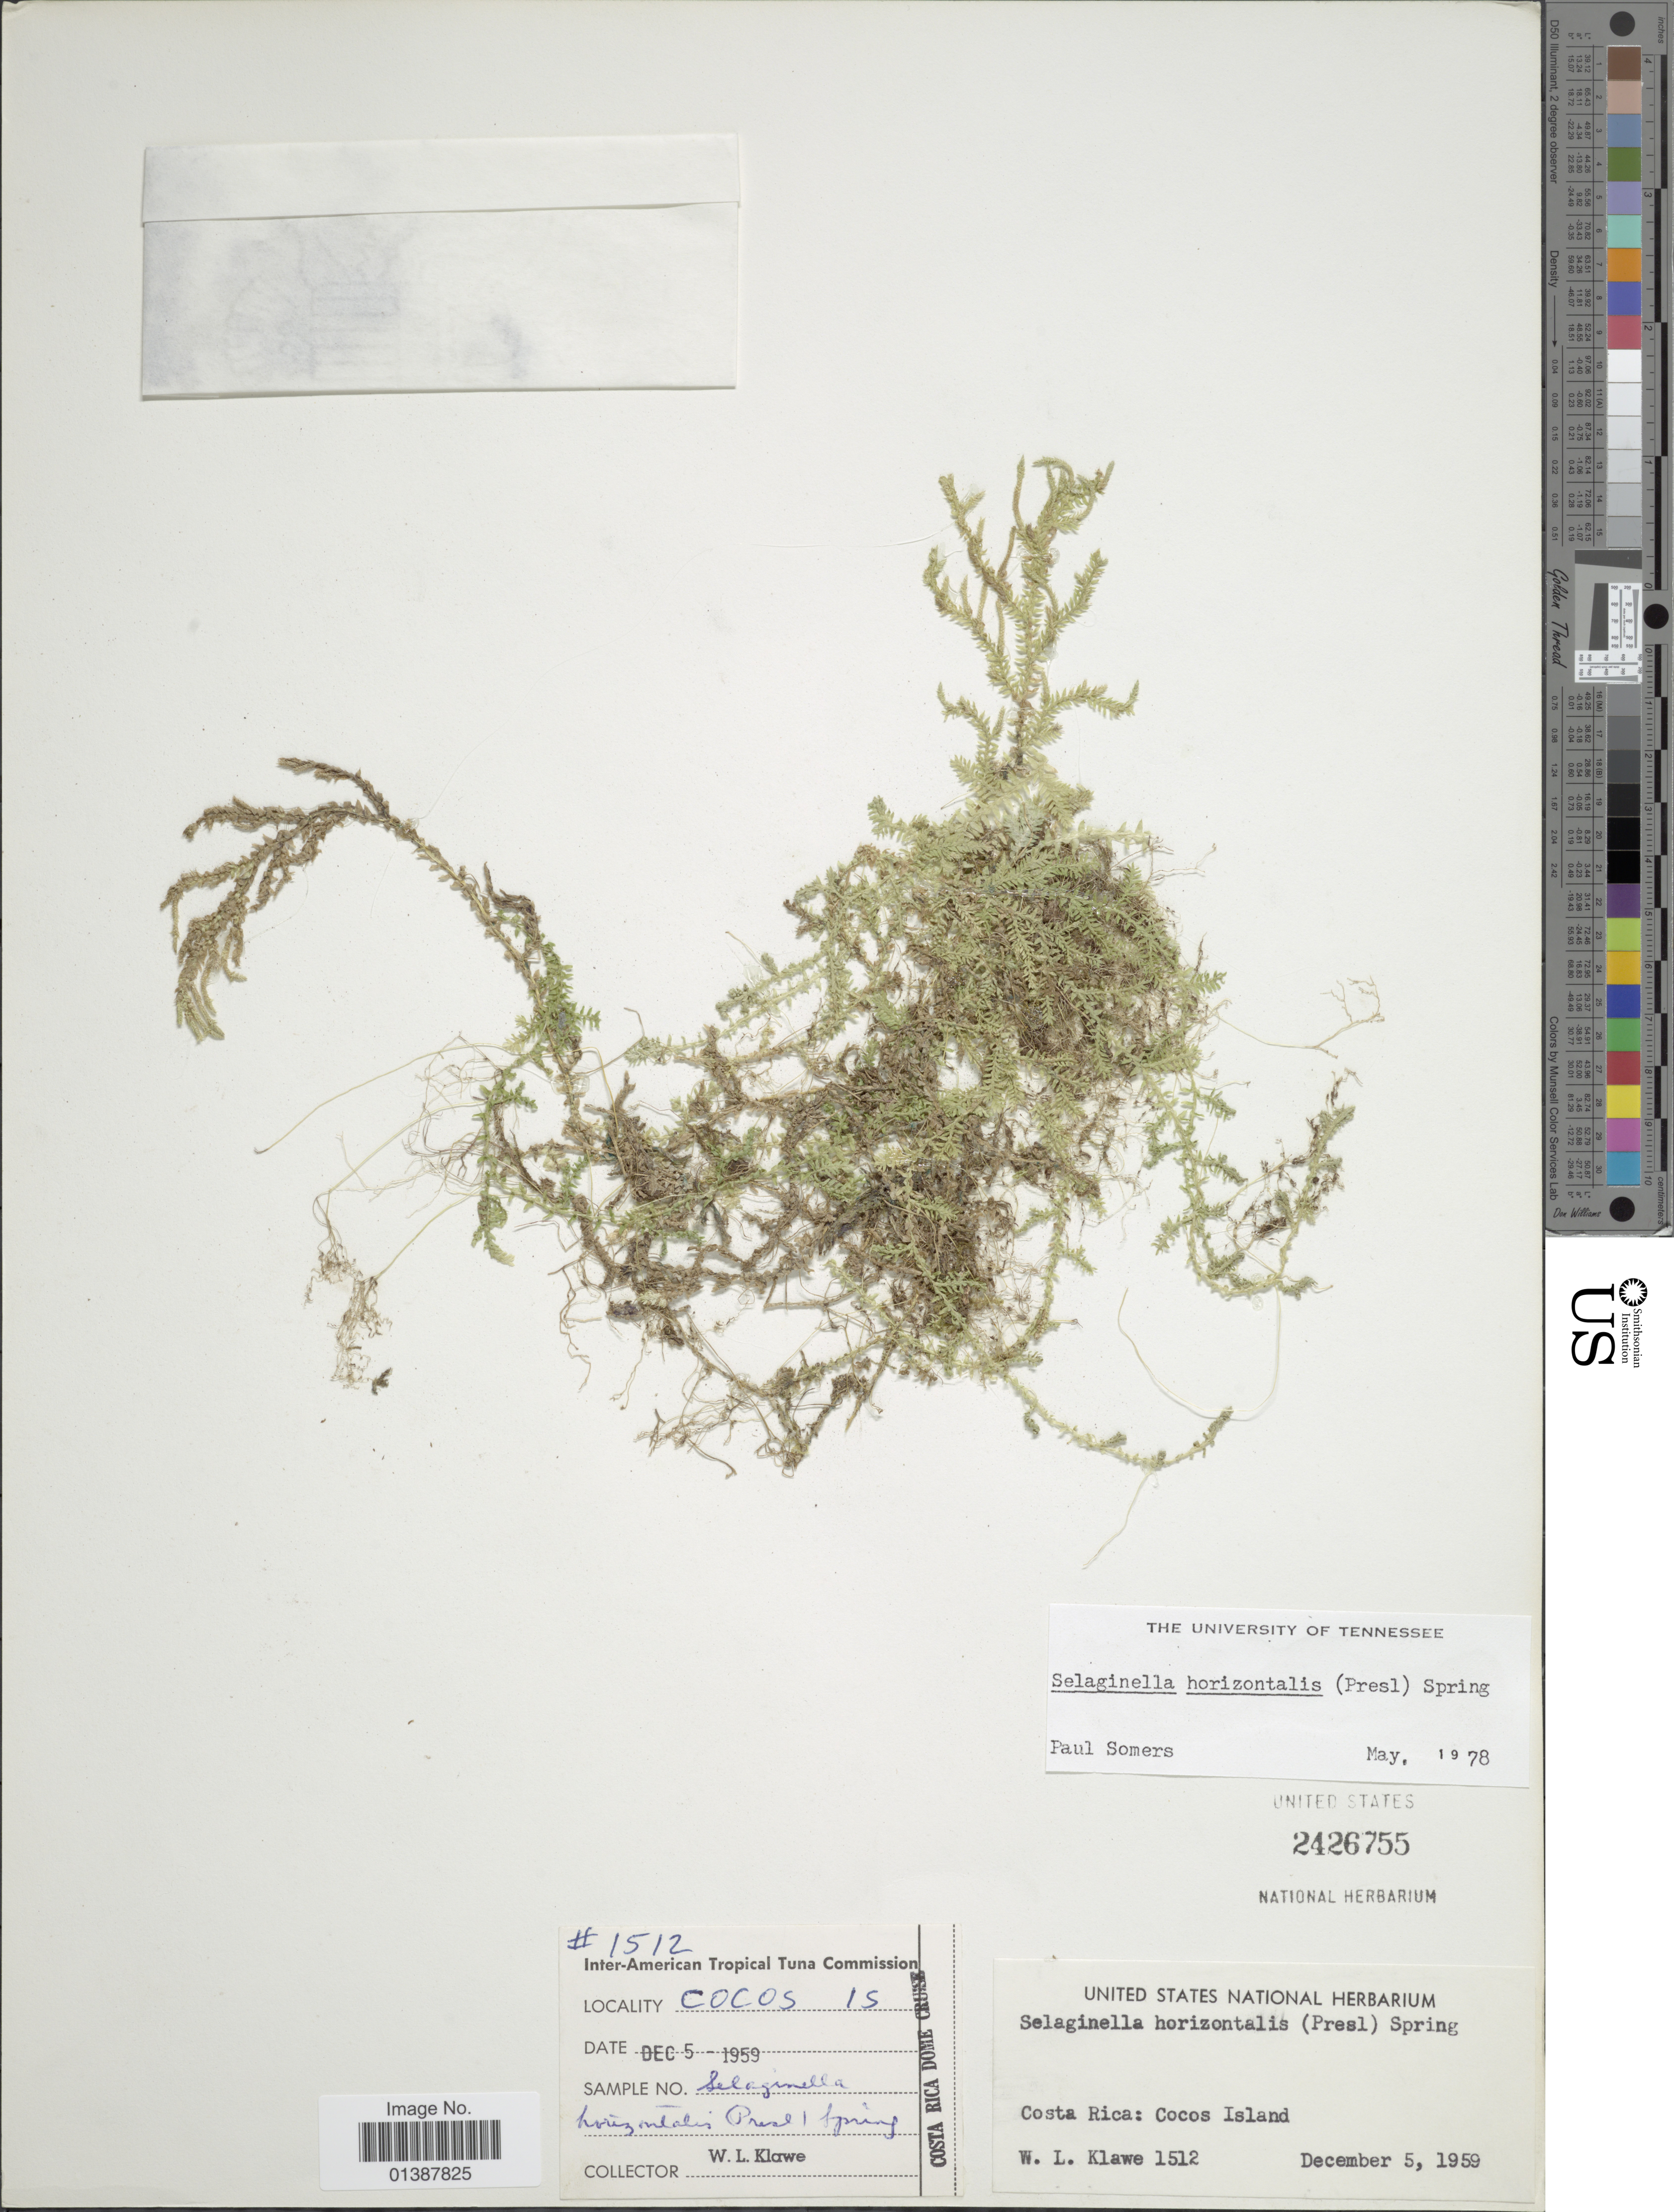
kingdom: Plantae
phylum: Tracheophyta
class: Lycopodiopsida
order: Selaginellales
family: Selaginellaceae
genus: Selaginella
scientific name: Selaginella horizontalis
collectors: W. Klawe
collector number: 1512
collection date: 1959-12-05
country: Costa Rica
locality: Cocos Island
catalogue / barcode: US 2426755